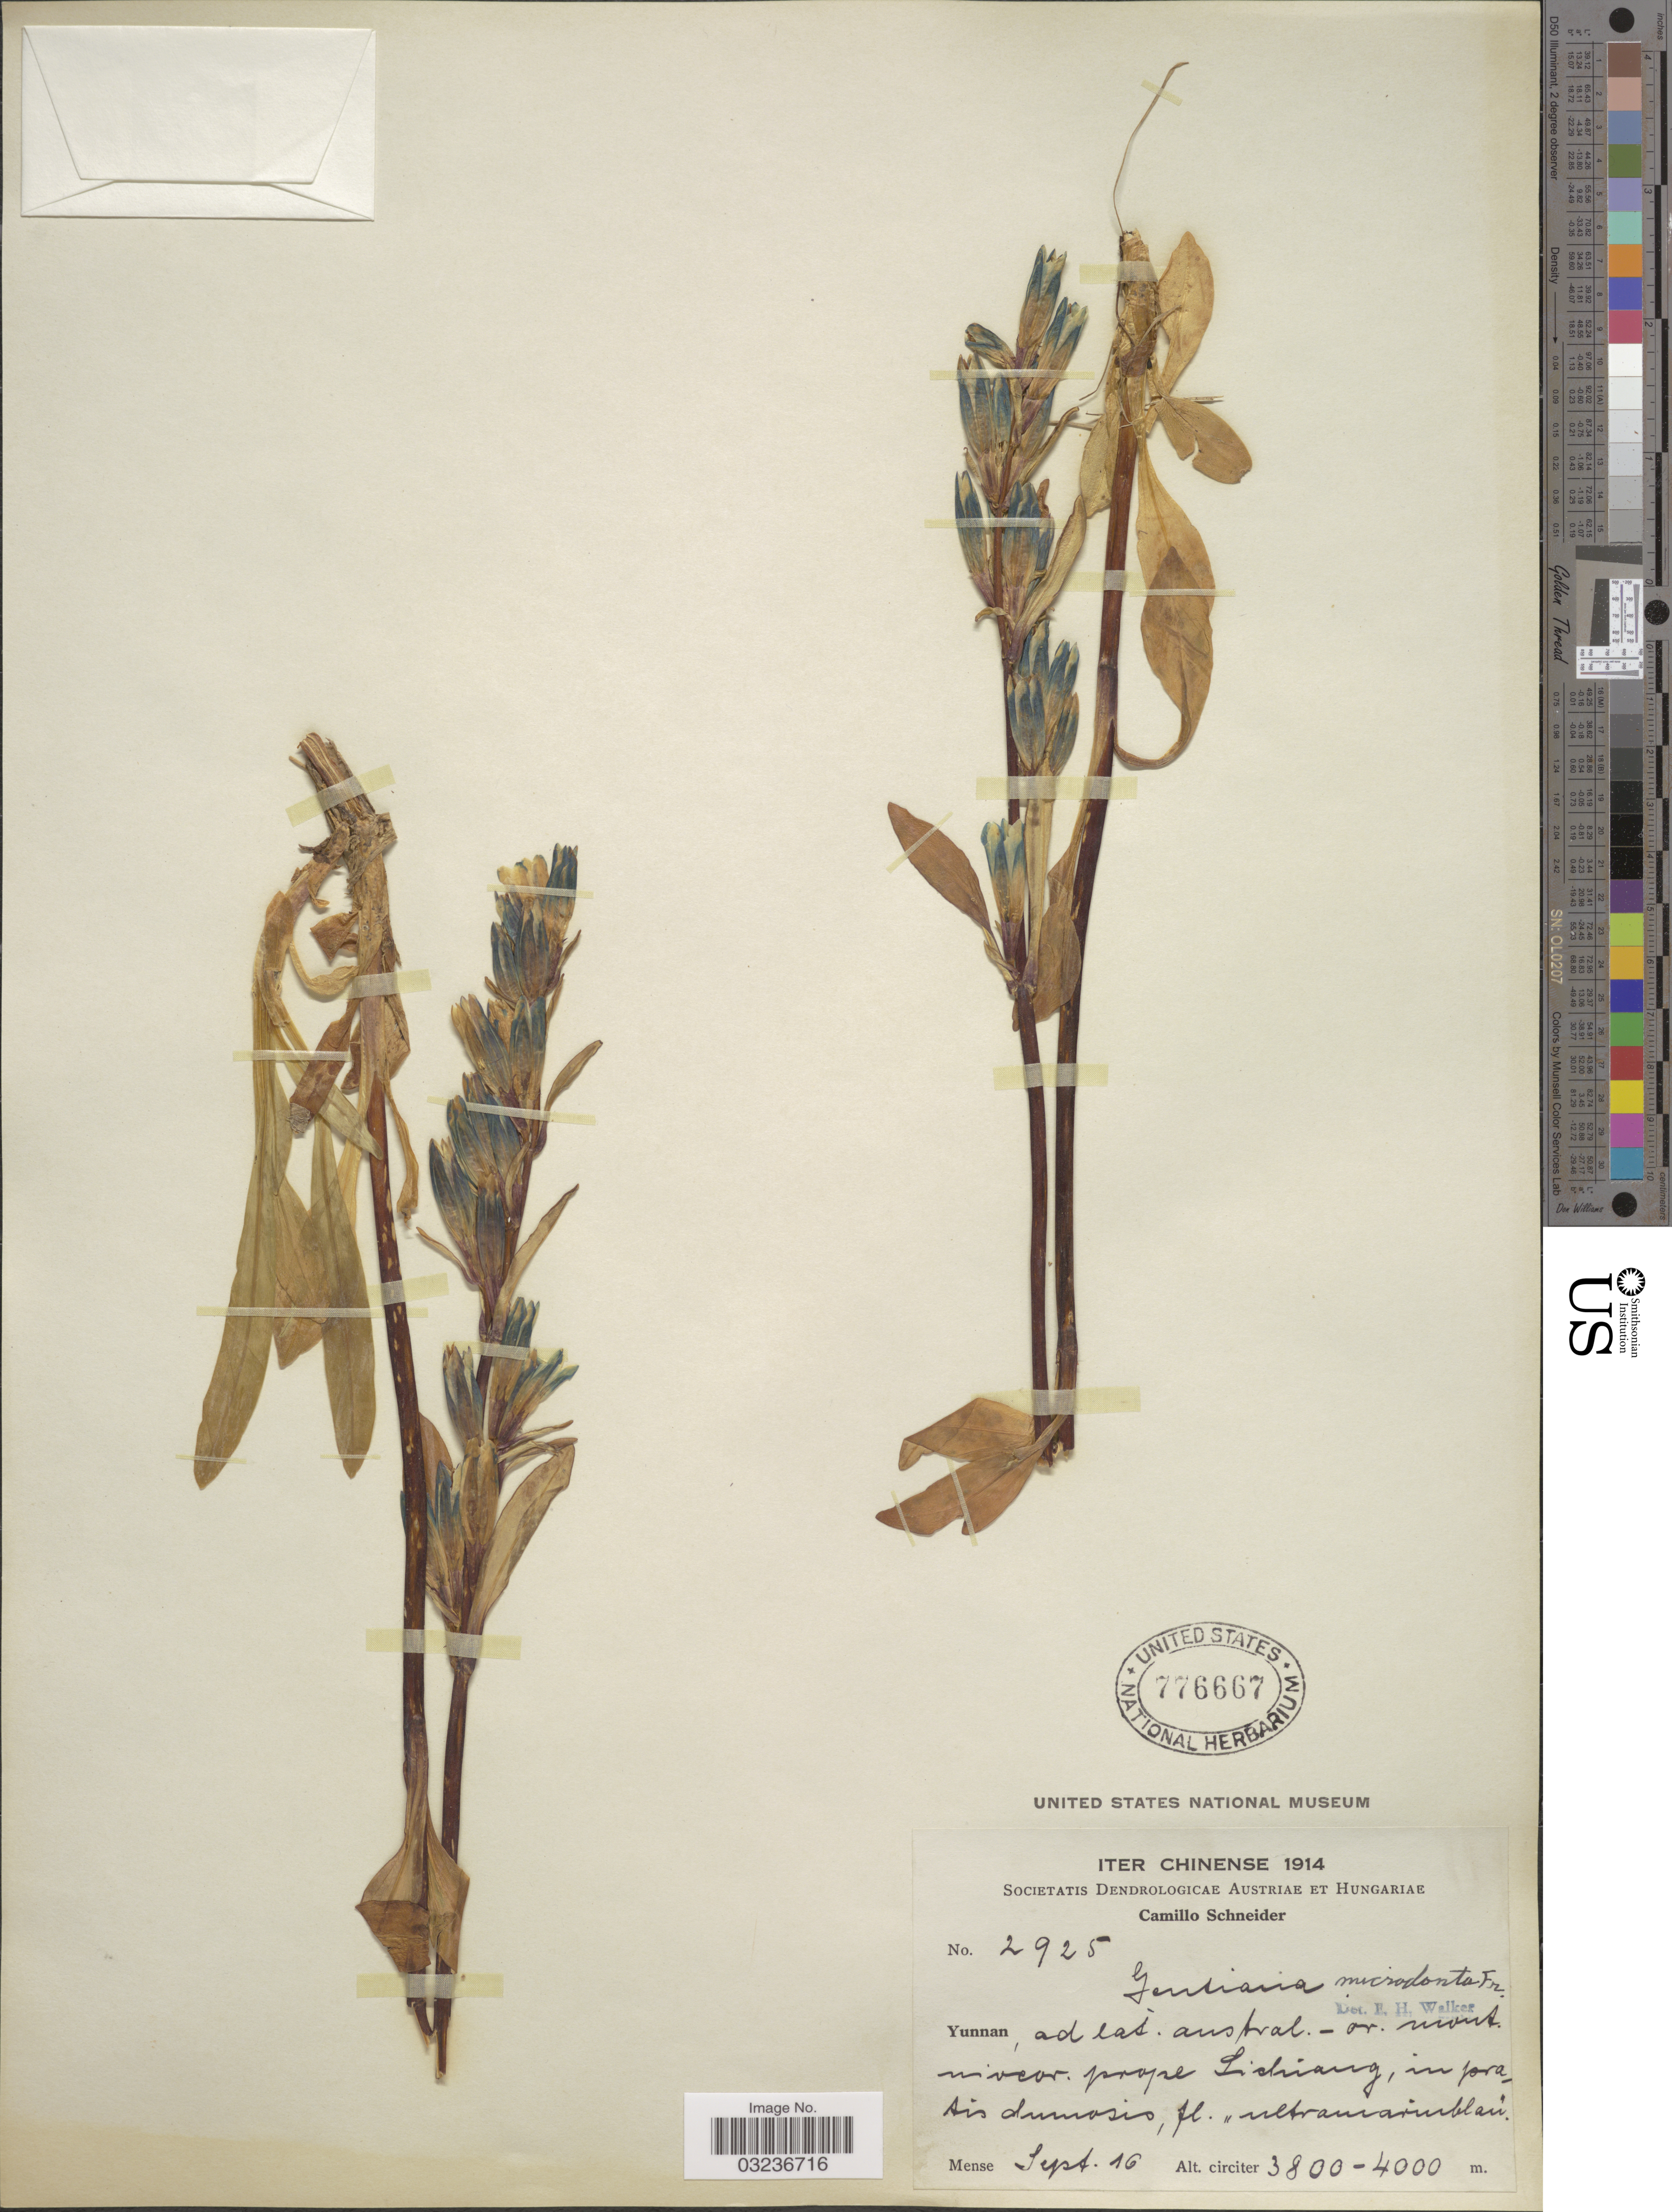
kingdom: Plantae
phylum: Tracheophyta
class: Magnoliopsida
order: Gentianales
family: Gentianaceae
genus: Gentiana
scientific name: Gentiana microdonta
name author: Franch. ex Hemsl.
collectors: C. K. Schneider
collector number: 2925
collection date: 1914-09-16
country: China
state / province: Yunnan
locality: Yunnan, ad. east [interpreted] austral. - or. mont niveor prope Lichiang, in prasis dumosis, fl. "ultramaruiblan" [interpreted].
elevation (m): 3800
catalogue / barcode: US 776667